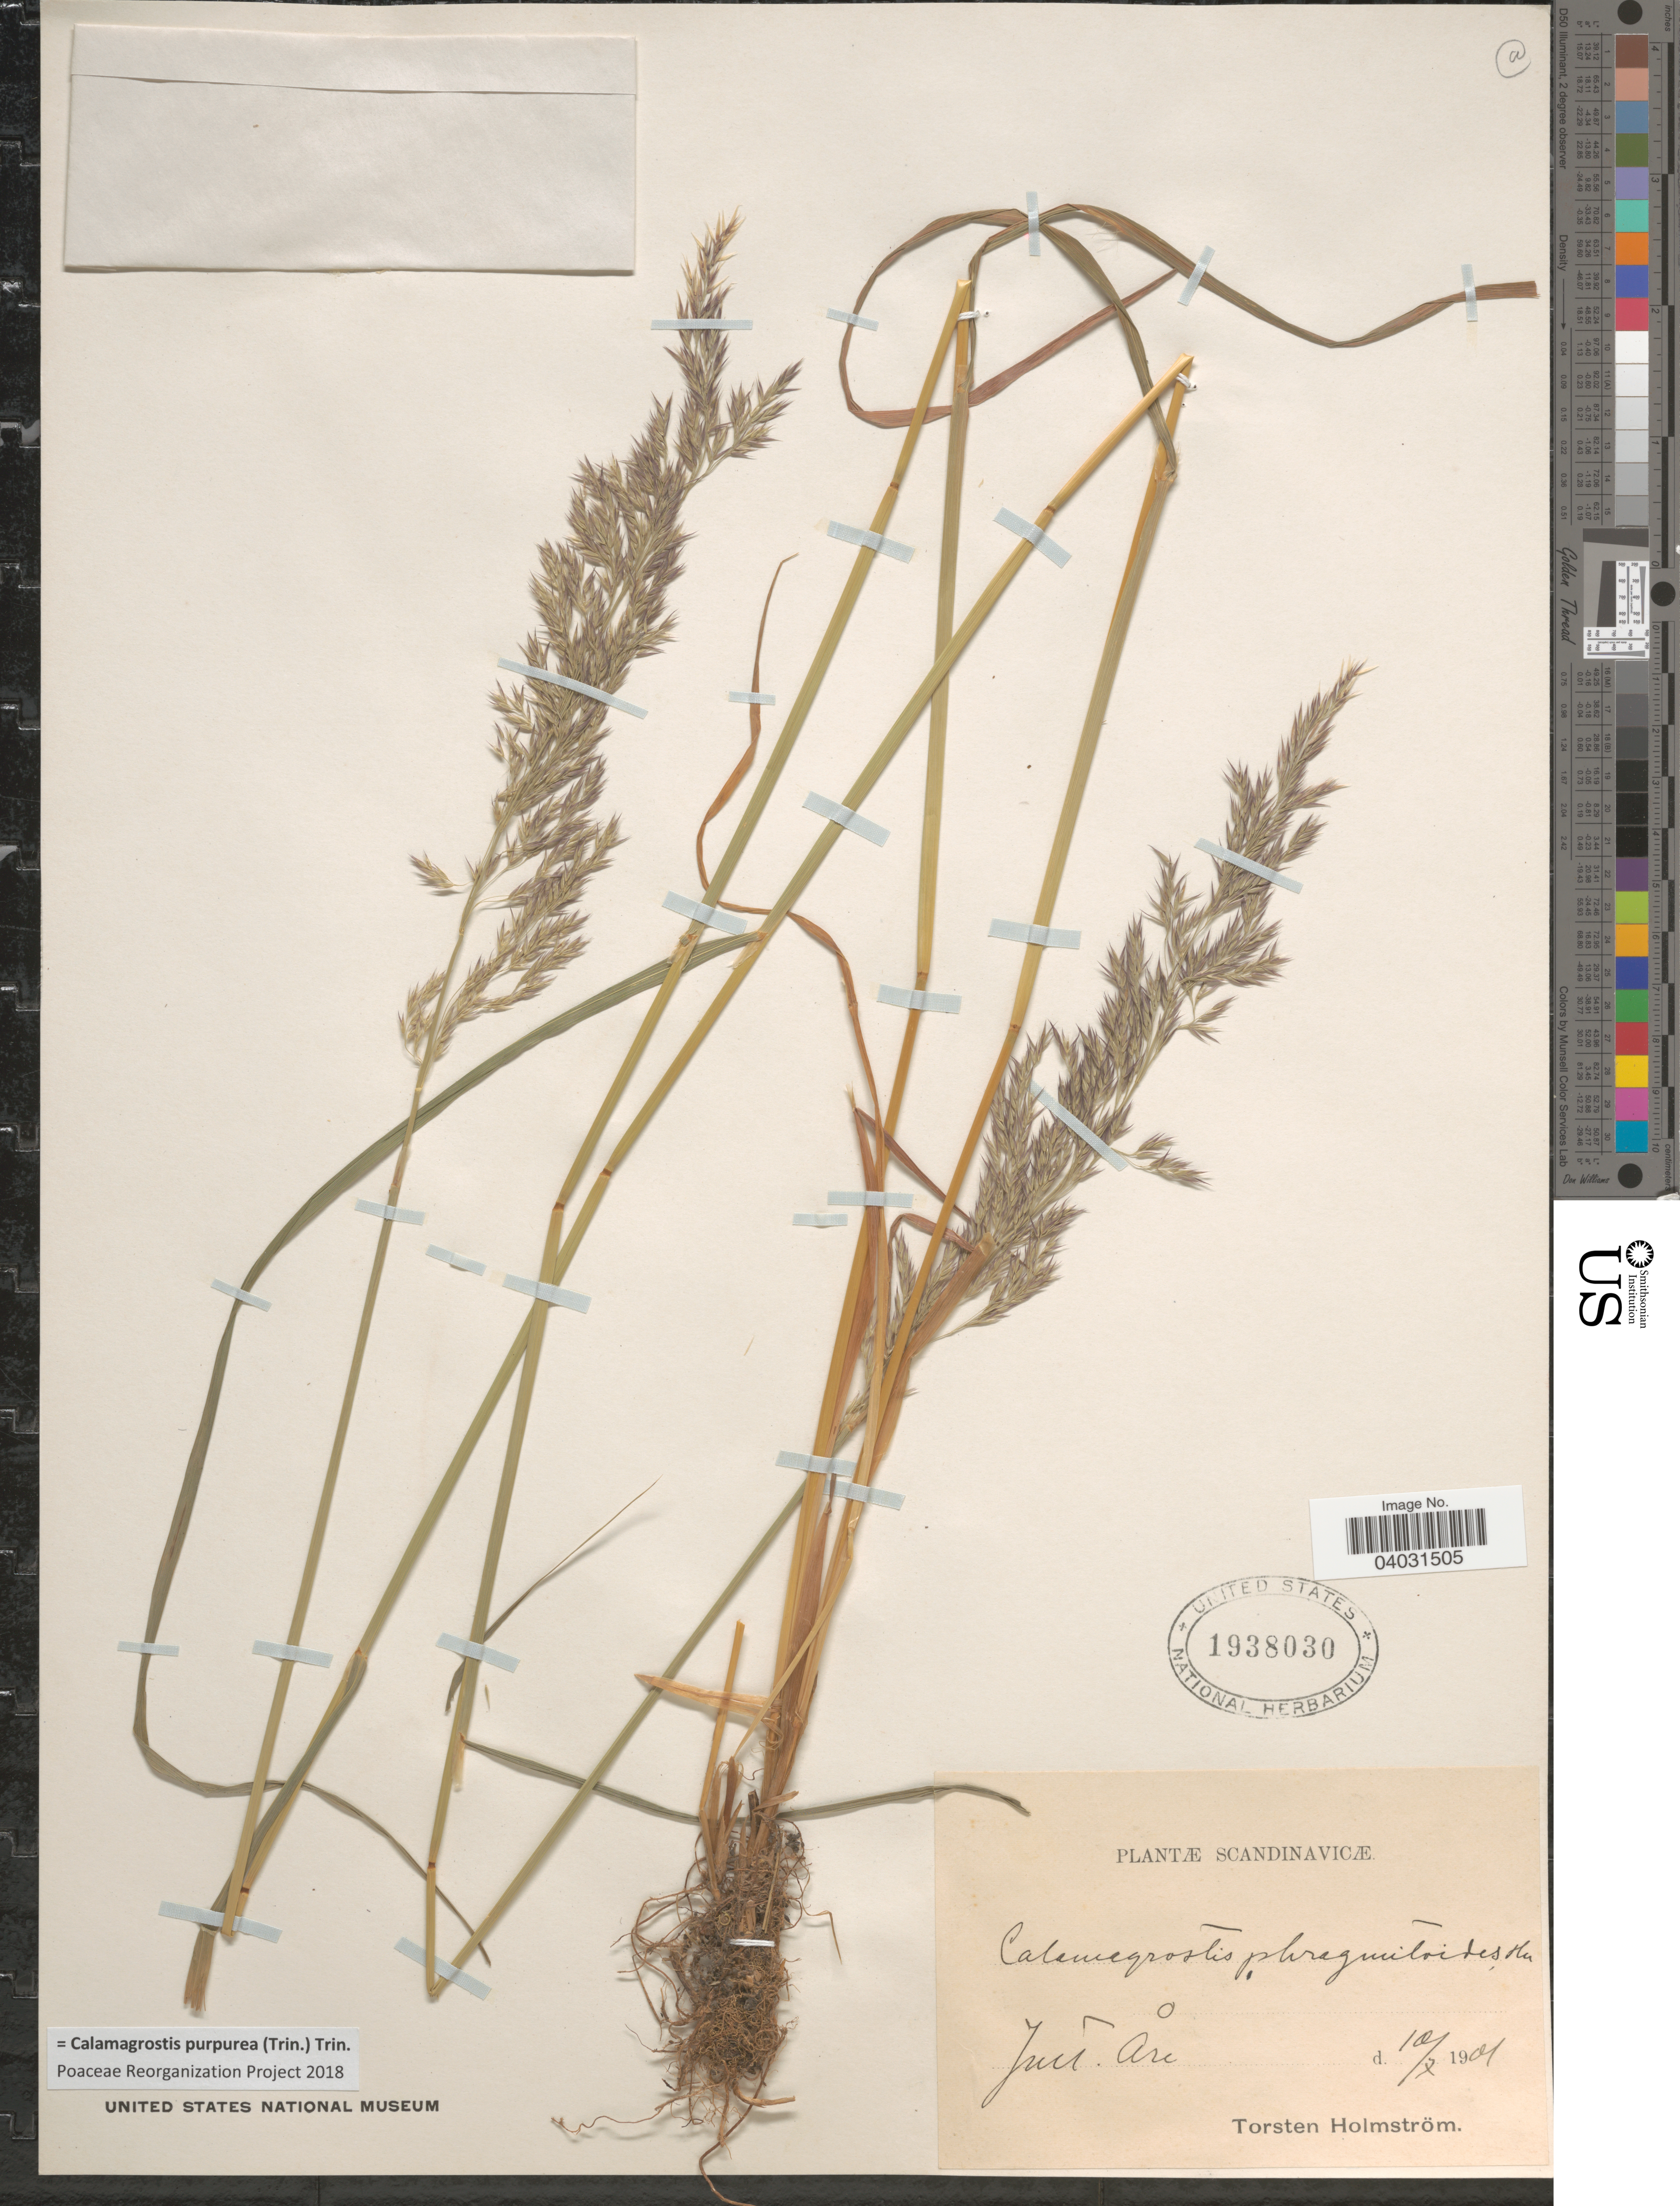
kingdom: Plantae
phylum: Tracheophyta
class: Liliopsida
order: Poales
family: Poaceae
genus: Calamagrostis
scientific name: Calamagrostis purpurea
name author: (Trin.) Trin.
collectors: T. Holmström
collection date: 1901-07-10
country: Sweden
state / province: Jämtland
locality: Scandinavicæ. Jmt Are.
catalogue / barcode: US 1938030